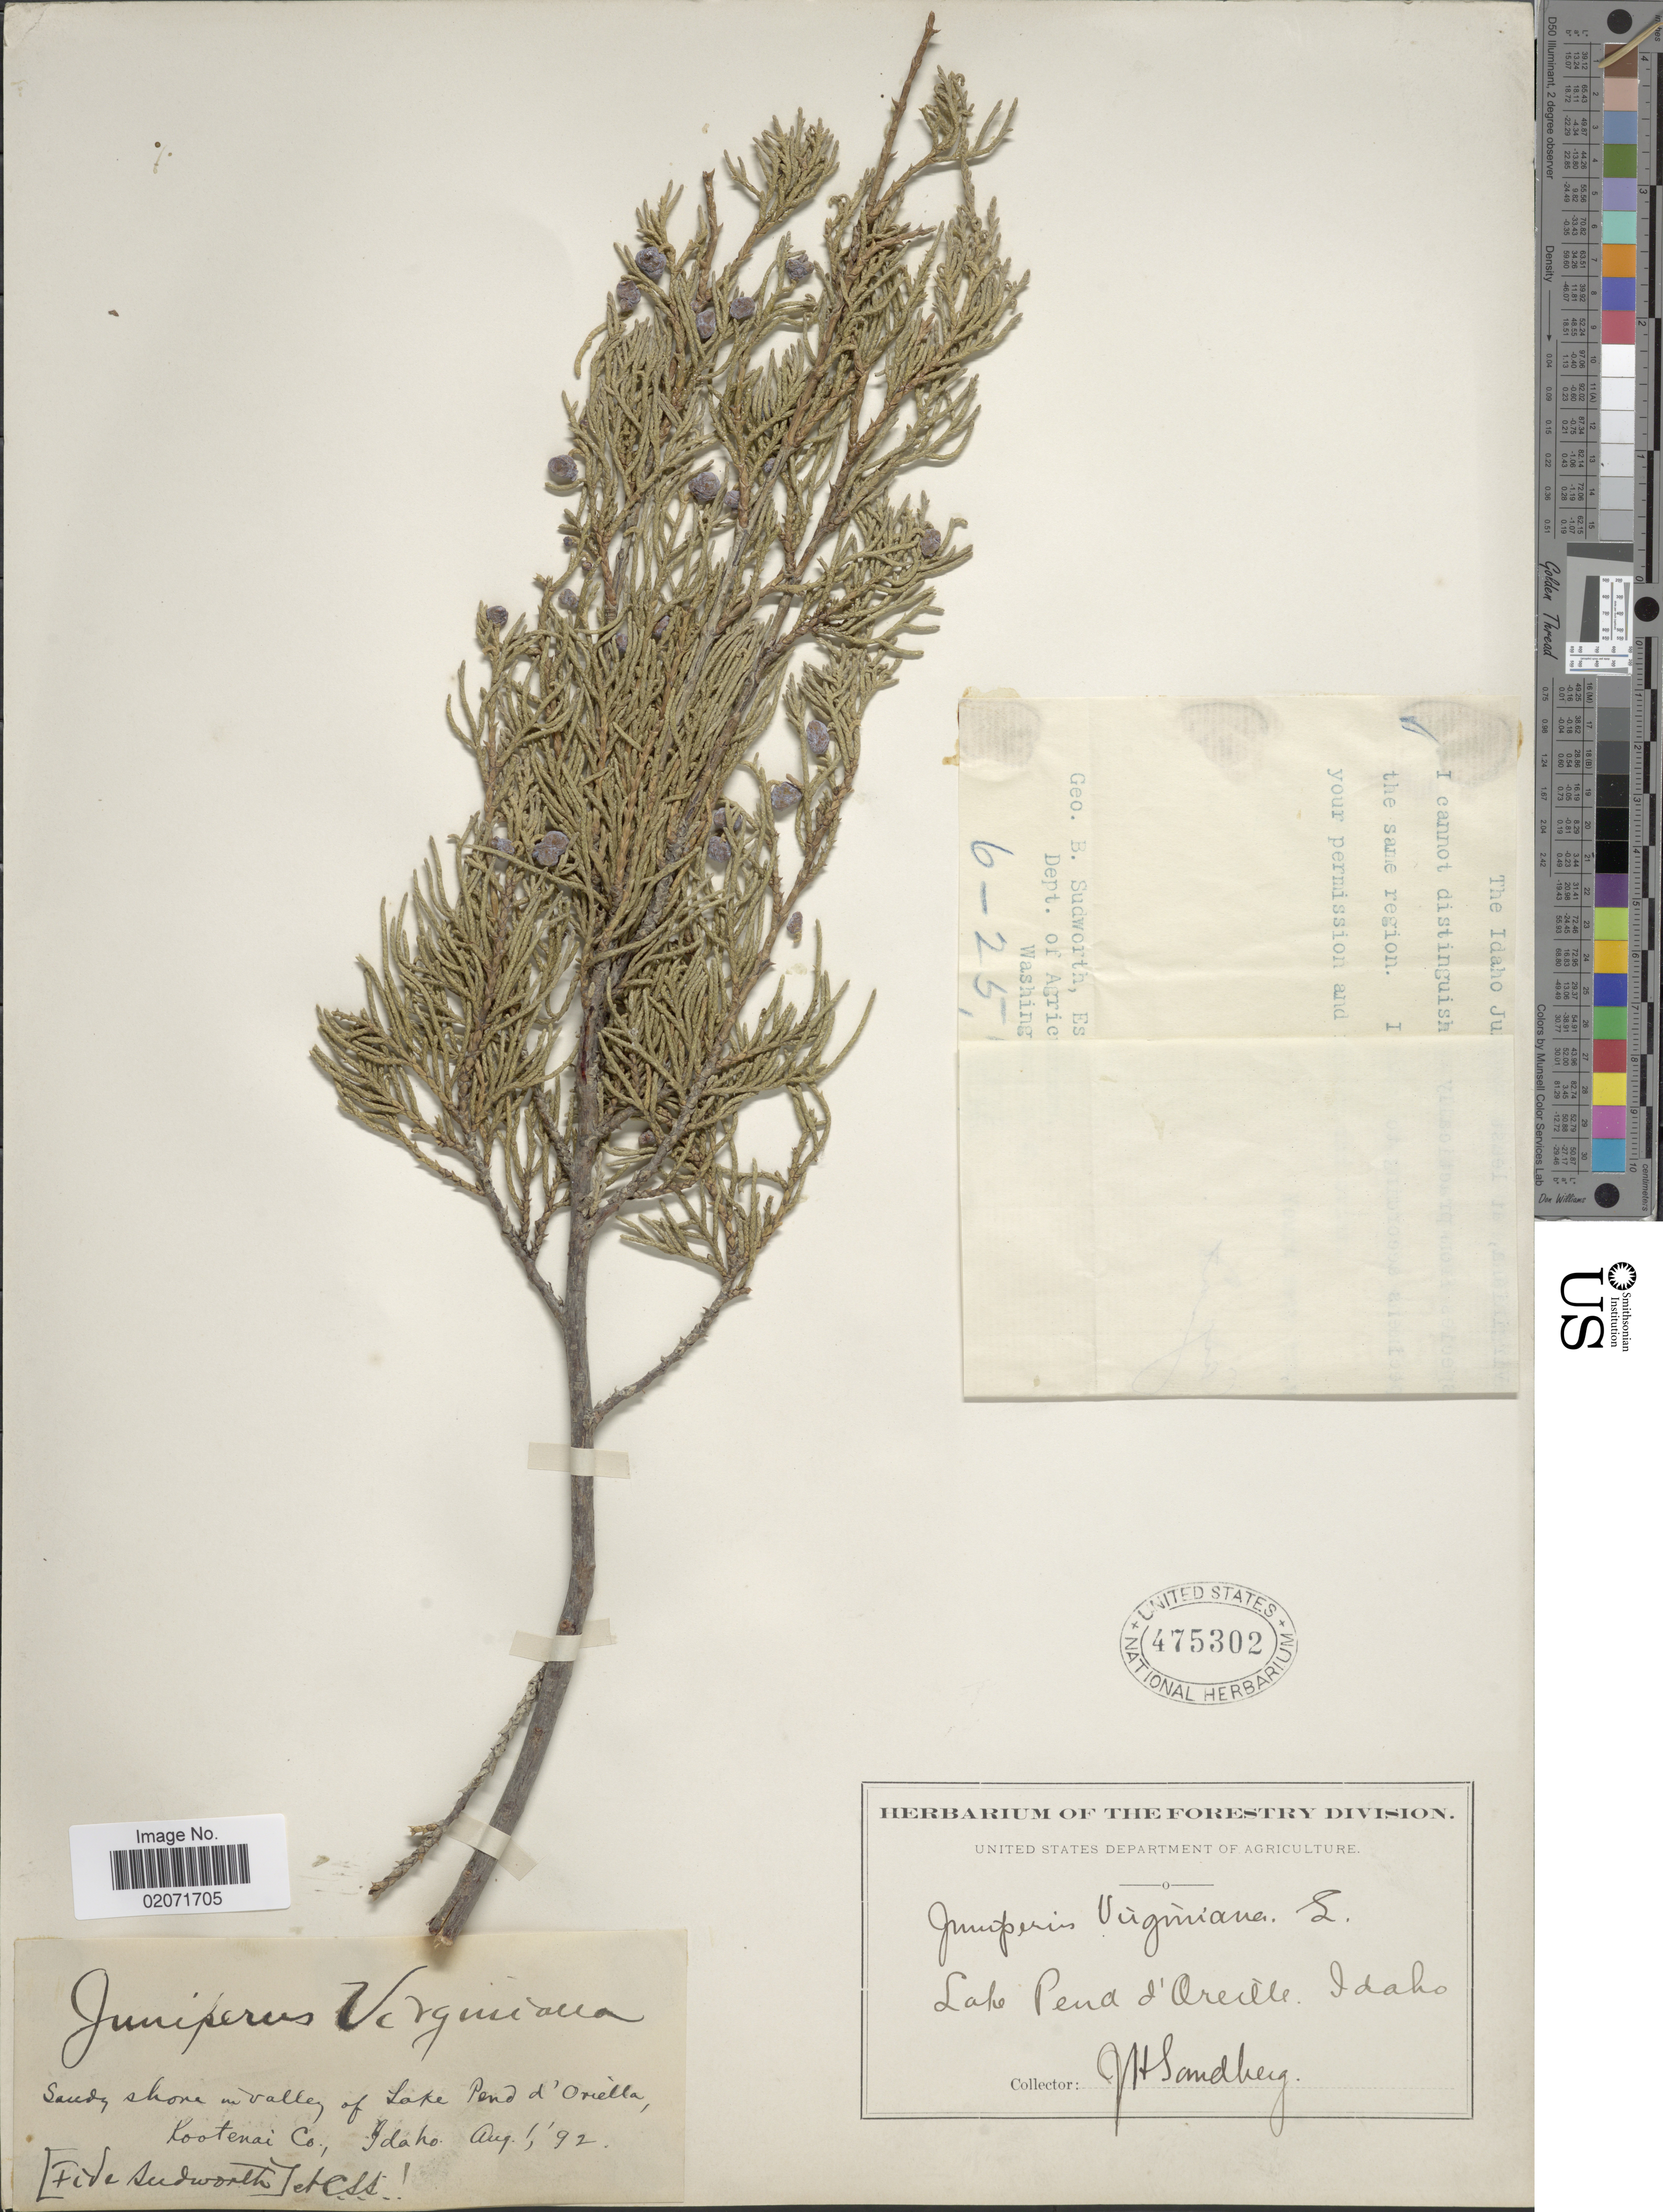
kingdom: Plantae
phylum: Tracheophyta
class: Pinopsida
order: Pinales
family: Cupressaceae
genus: Juniperus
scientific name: Juniperus scopulorum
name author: Sarg.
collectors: J. H. Sandberg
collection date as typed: Transcribed d/m/y: 1/8/92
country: United States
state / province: Idaho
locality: Sandy shore in valley of Lake Pend d'Oriella, Kootenai County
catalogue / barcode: US 475302